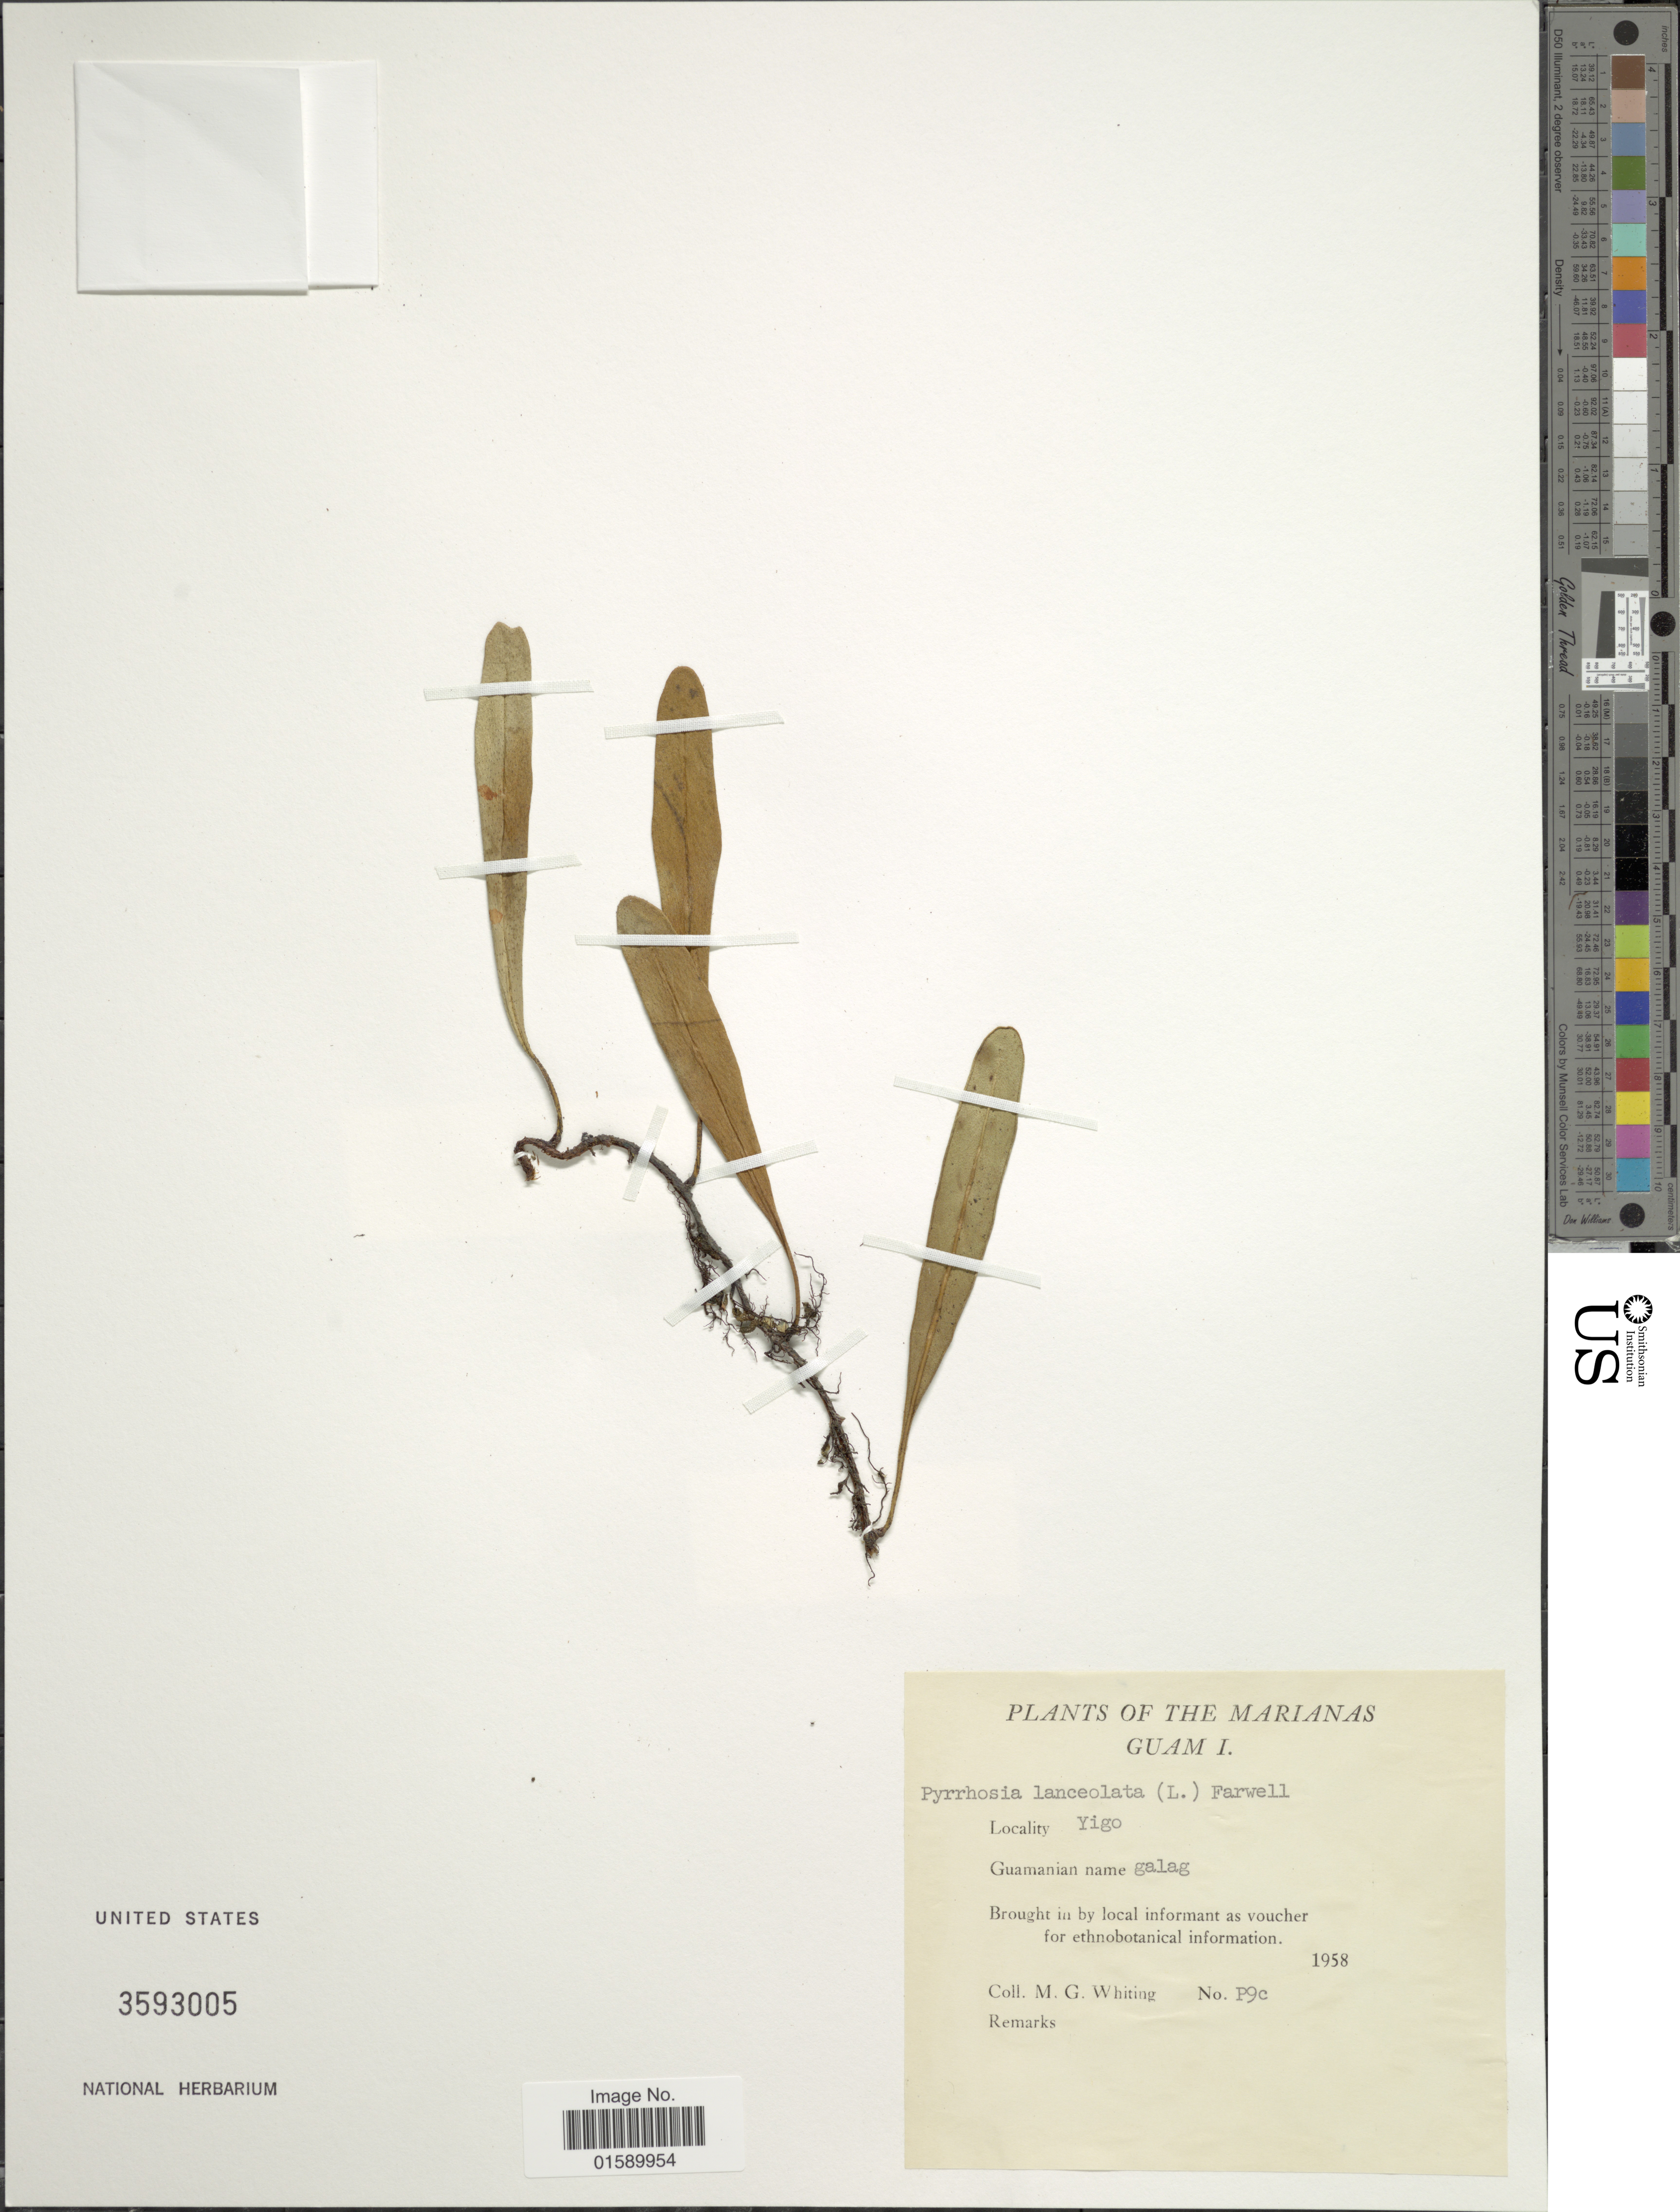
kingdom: Plantae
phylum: Tracheophyta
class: Polypodiopsida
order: Polypodiales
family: Polypodiaceae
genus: Pyrrosia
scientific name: Pyrrosia lanceolata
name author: (L.) Farw.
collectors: M. Whiting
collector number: P9c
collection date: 1958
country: Guam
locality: Marianas, Guam I. Yigo.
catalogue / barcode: US 3593005